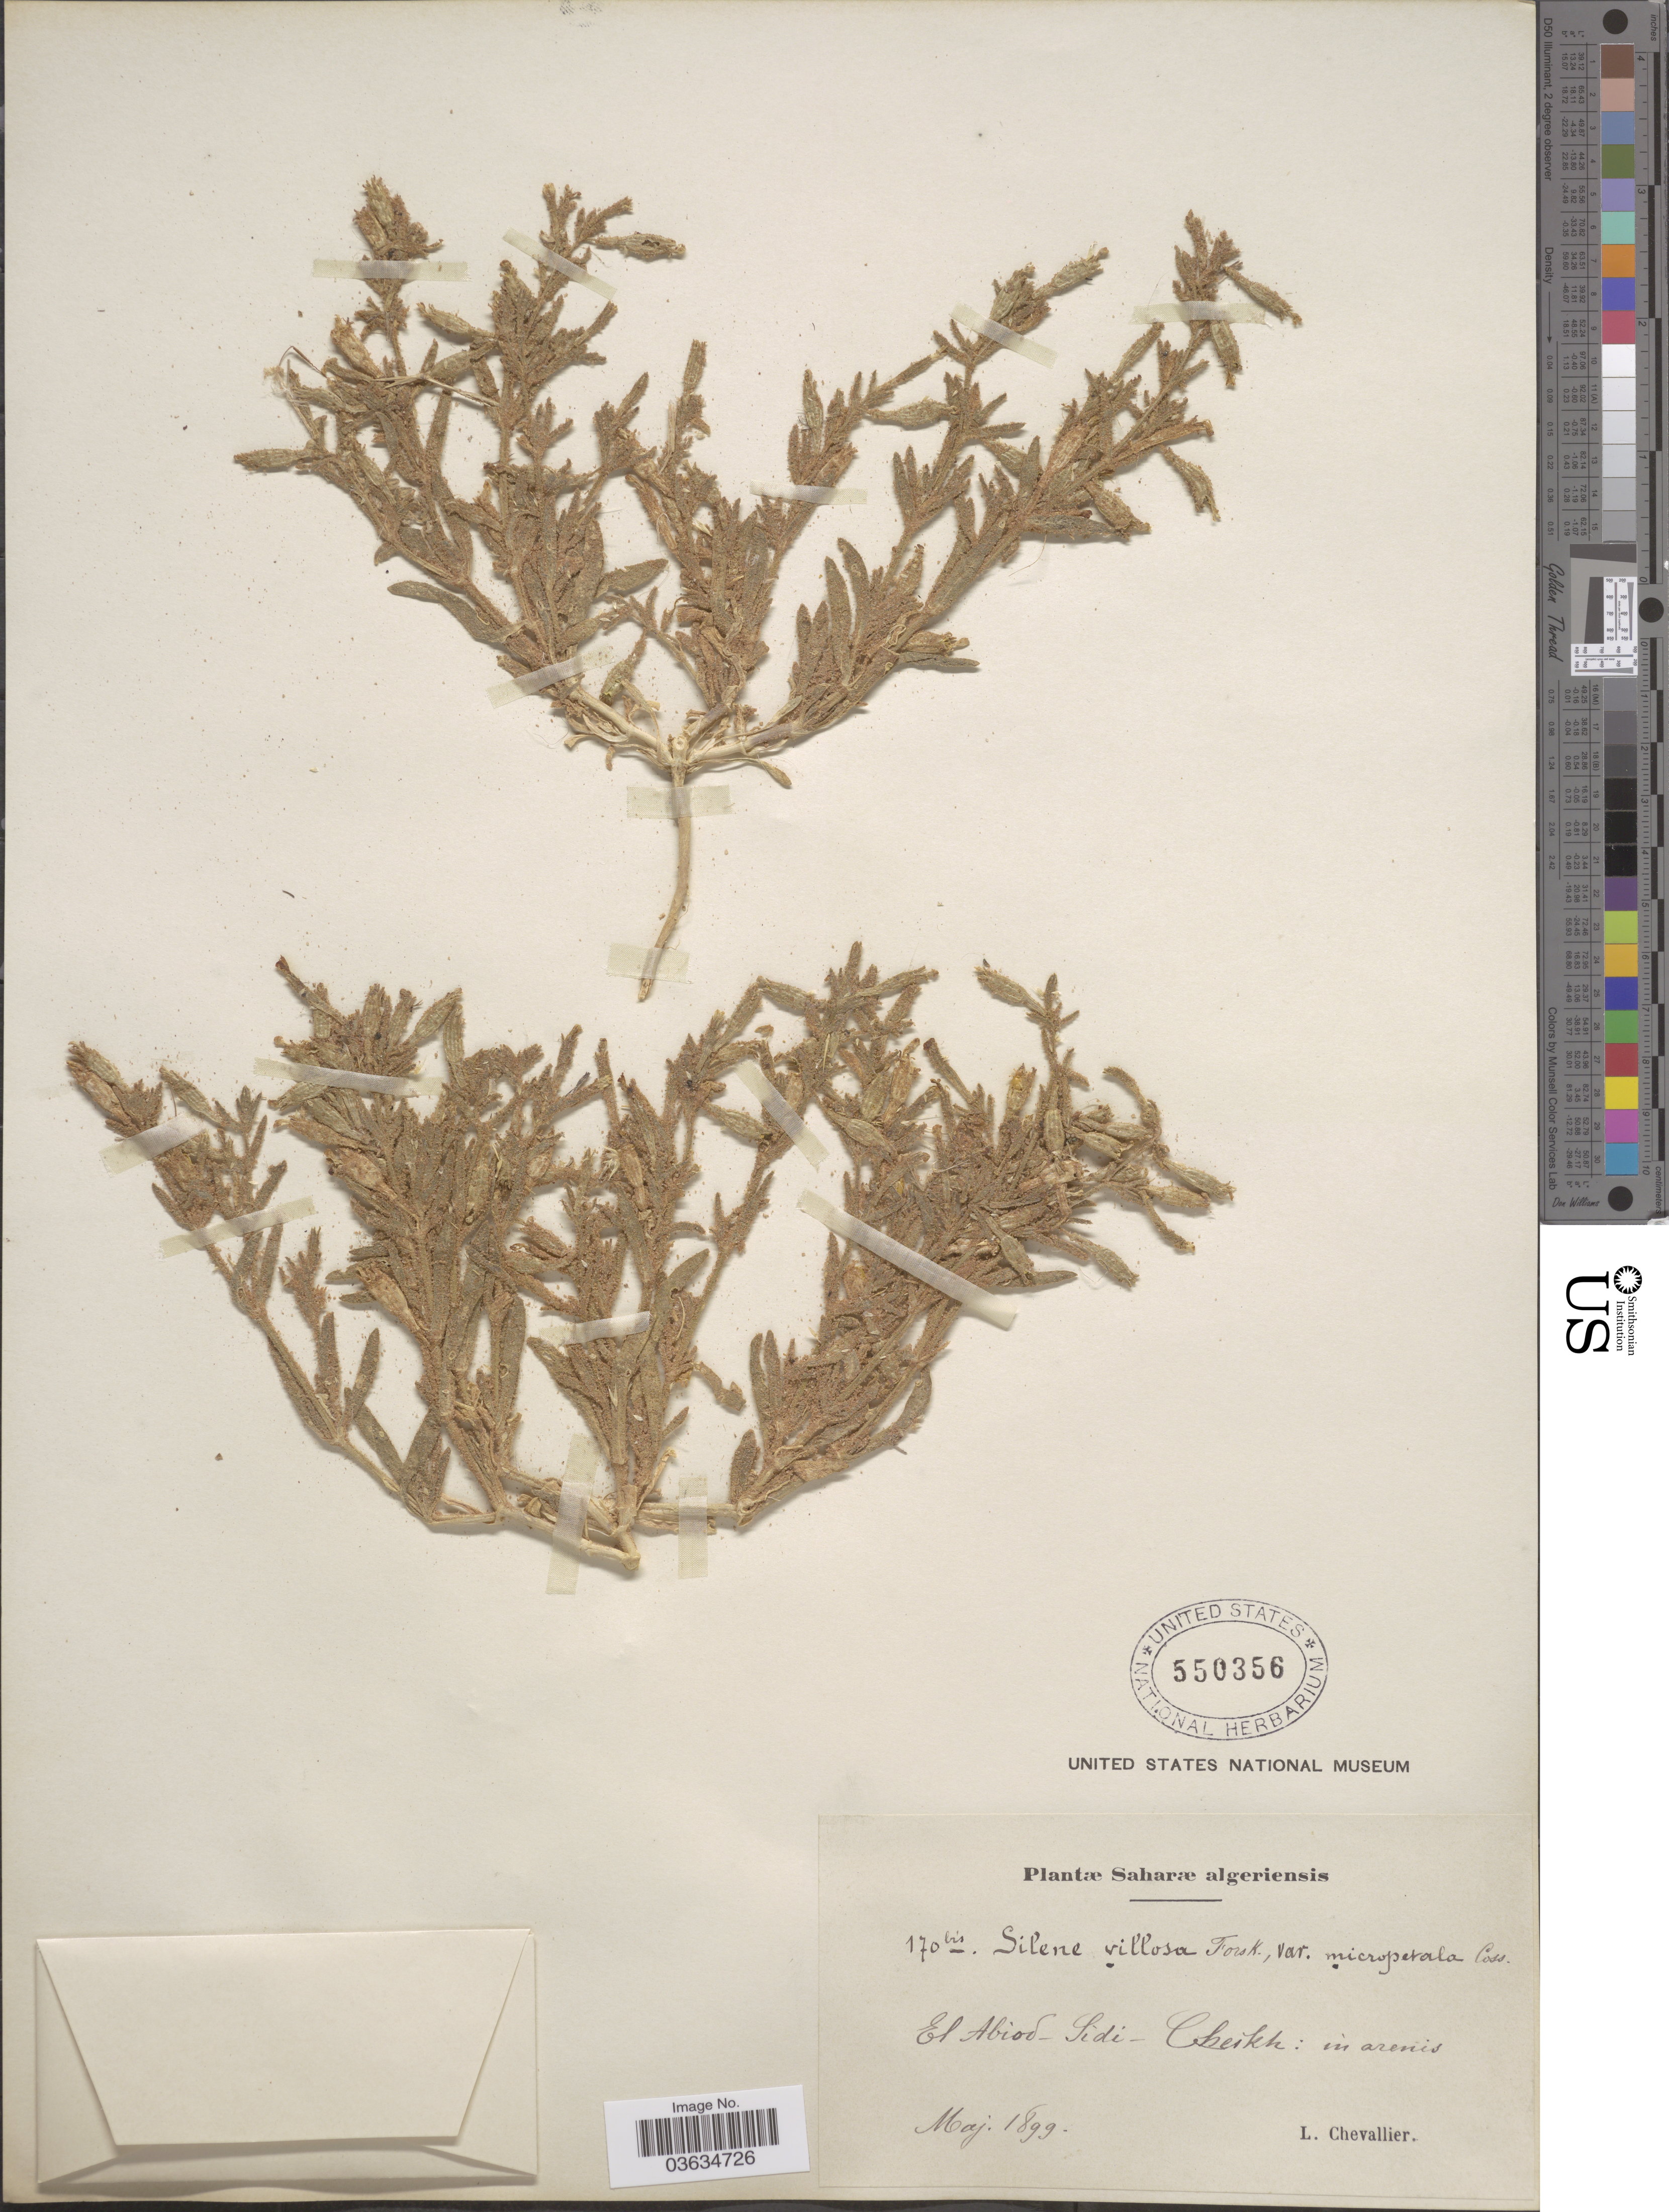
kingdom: Plantae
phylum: Tracheophyta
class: Magnoliopsida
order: Caryophyllales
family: Caryophyllaceae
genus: Silene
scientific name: Silene villosa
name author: Forssk.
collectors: L. Chevallier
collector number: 170bis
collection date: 1899-05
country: Algeria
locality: Saharæ algeriensis. El Abiod-Sidi-Cheikh: in arenis.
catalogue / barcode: US 550356